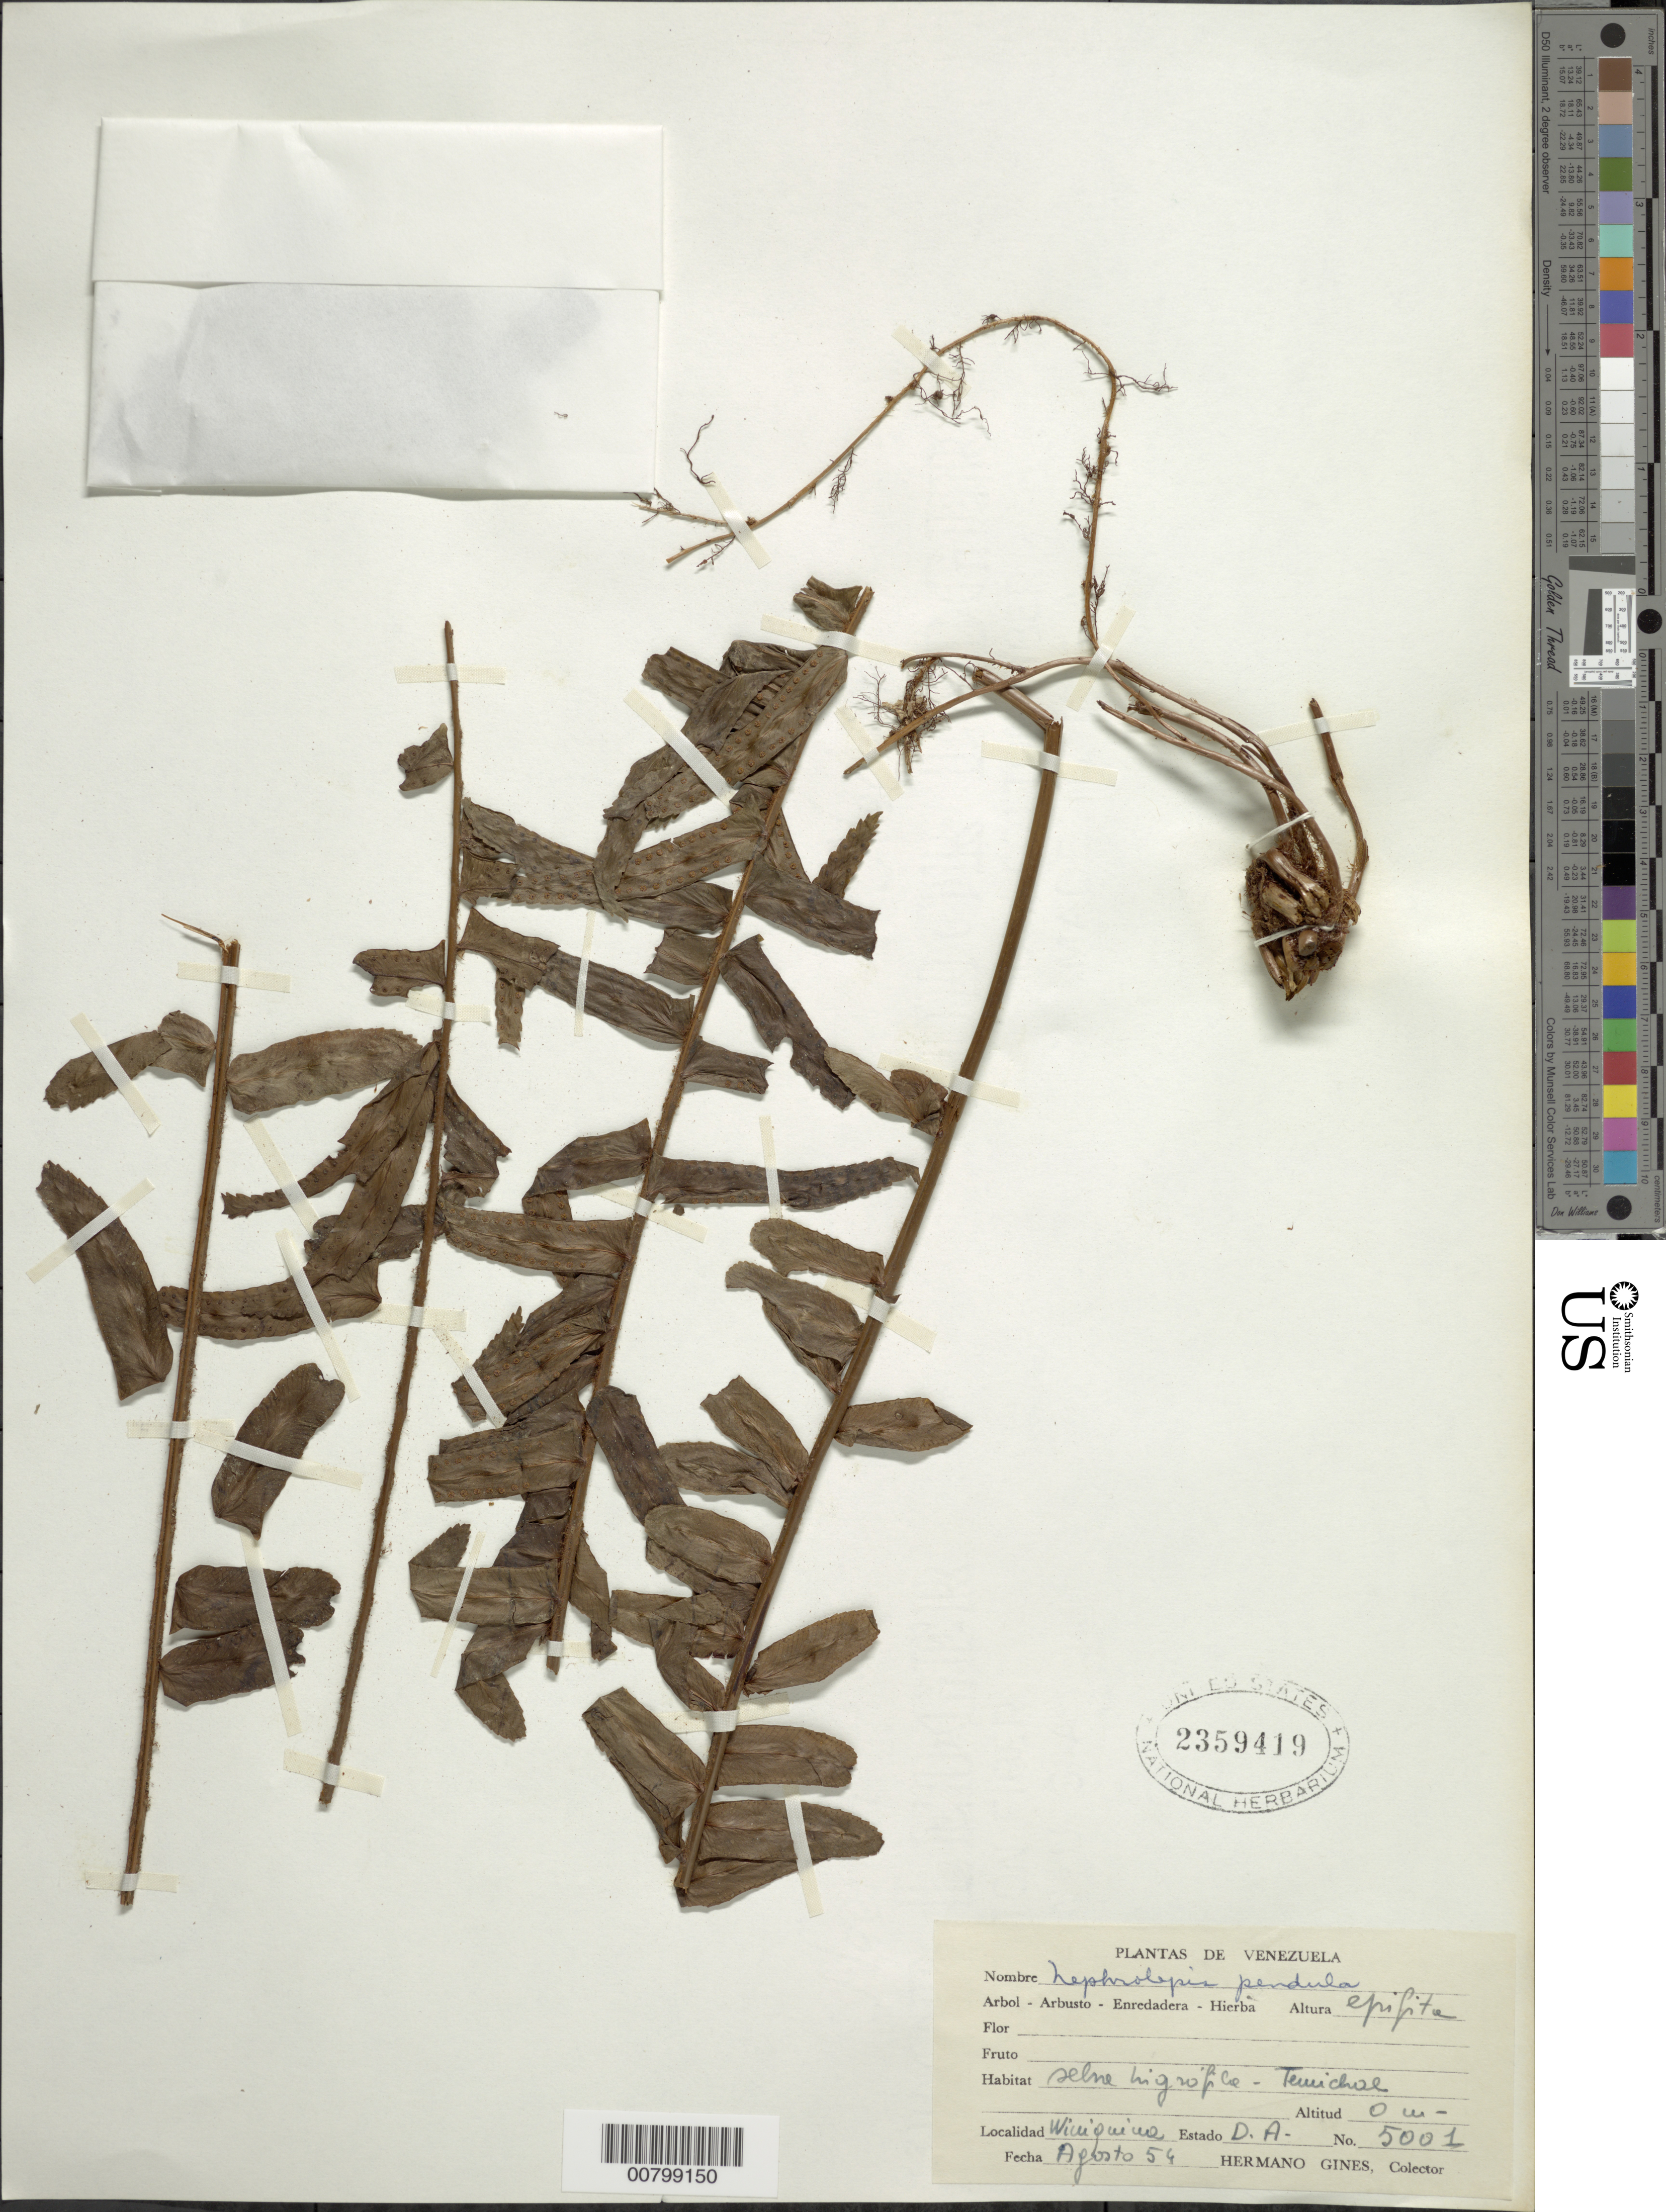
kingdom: Plantae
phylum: Tracheophyta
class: Polypodiopsida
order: Polypodiales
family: Nephrolepidaceae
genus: Nephrolepis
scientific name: Nephrolepis pendula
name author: (Raddi) J. Sm.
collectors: H. Gines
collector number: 5001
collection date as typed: Aug-54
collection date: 1954-08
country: Venezuela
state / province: Delta Amacuro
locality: C. Wiuiquina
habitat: Selva higrofila, teuichoe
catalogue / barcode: US 2359419